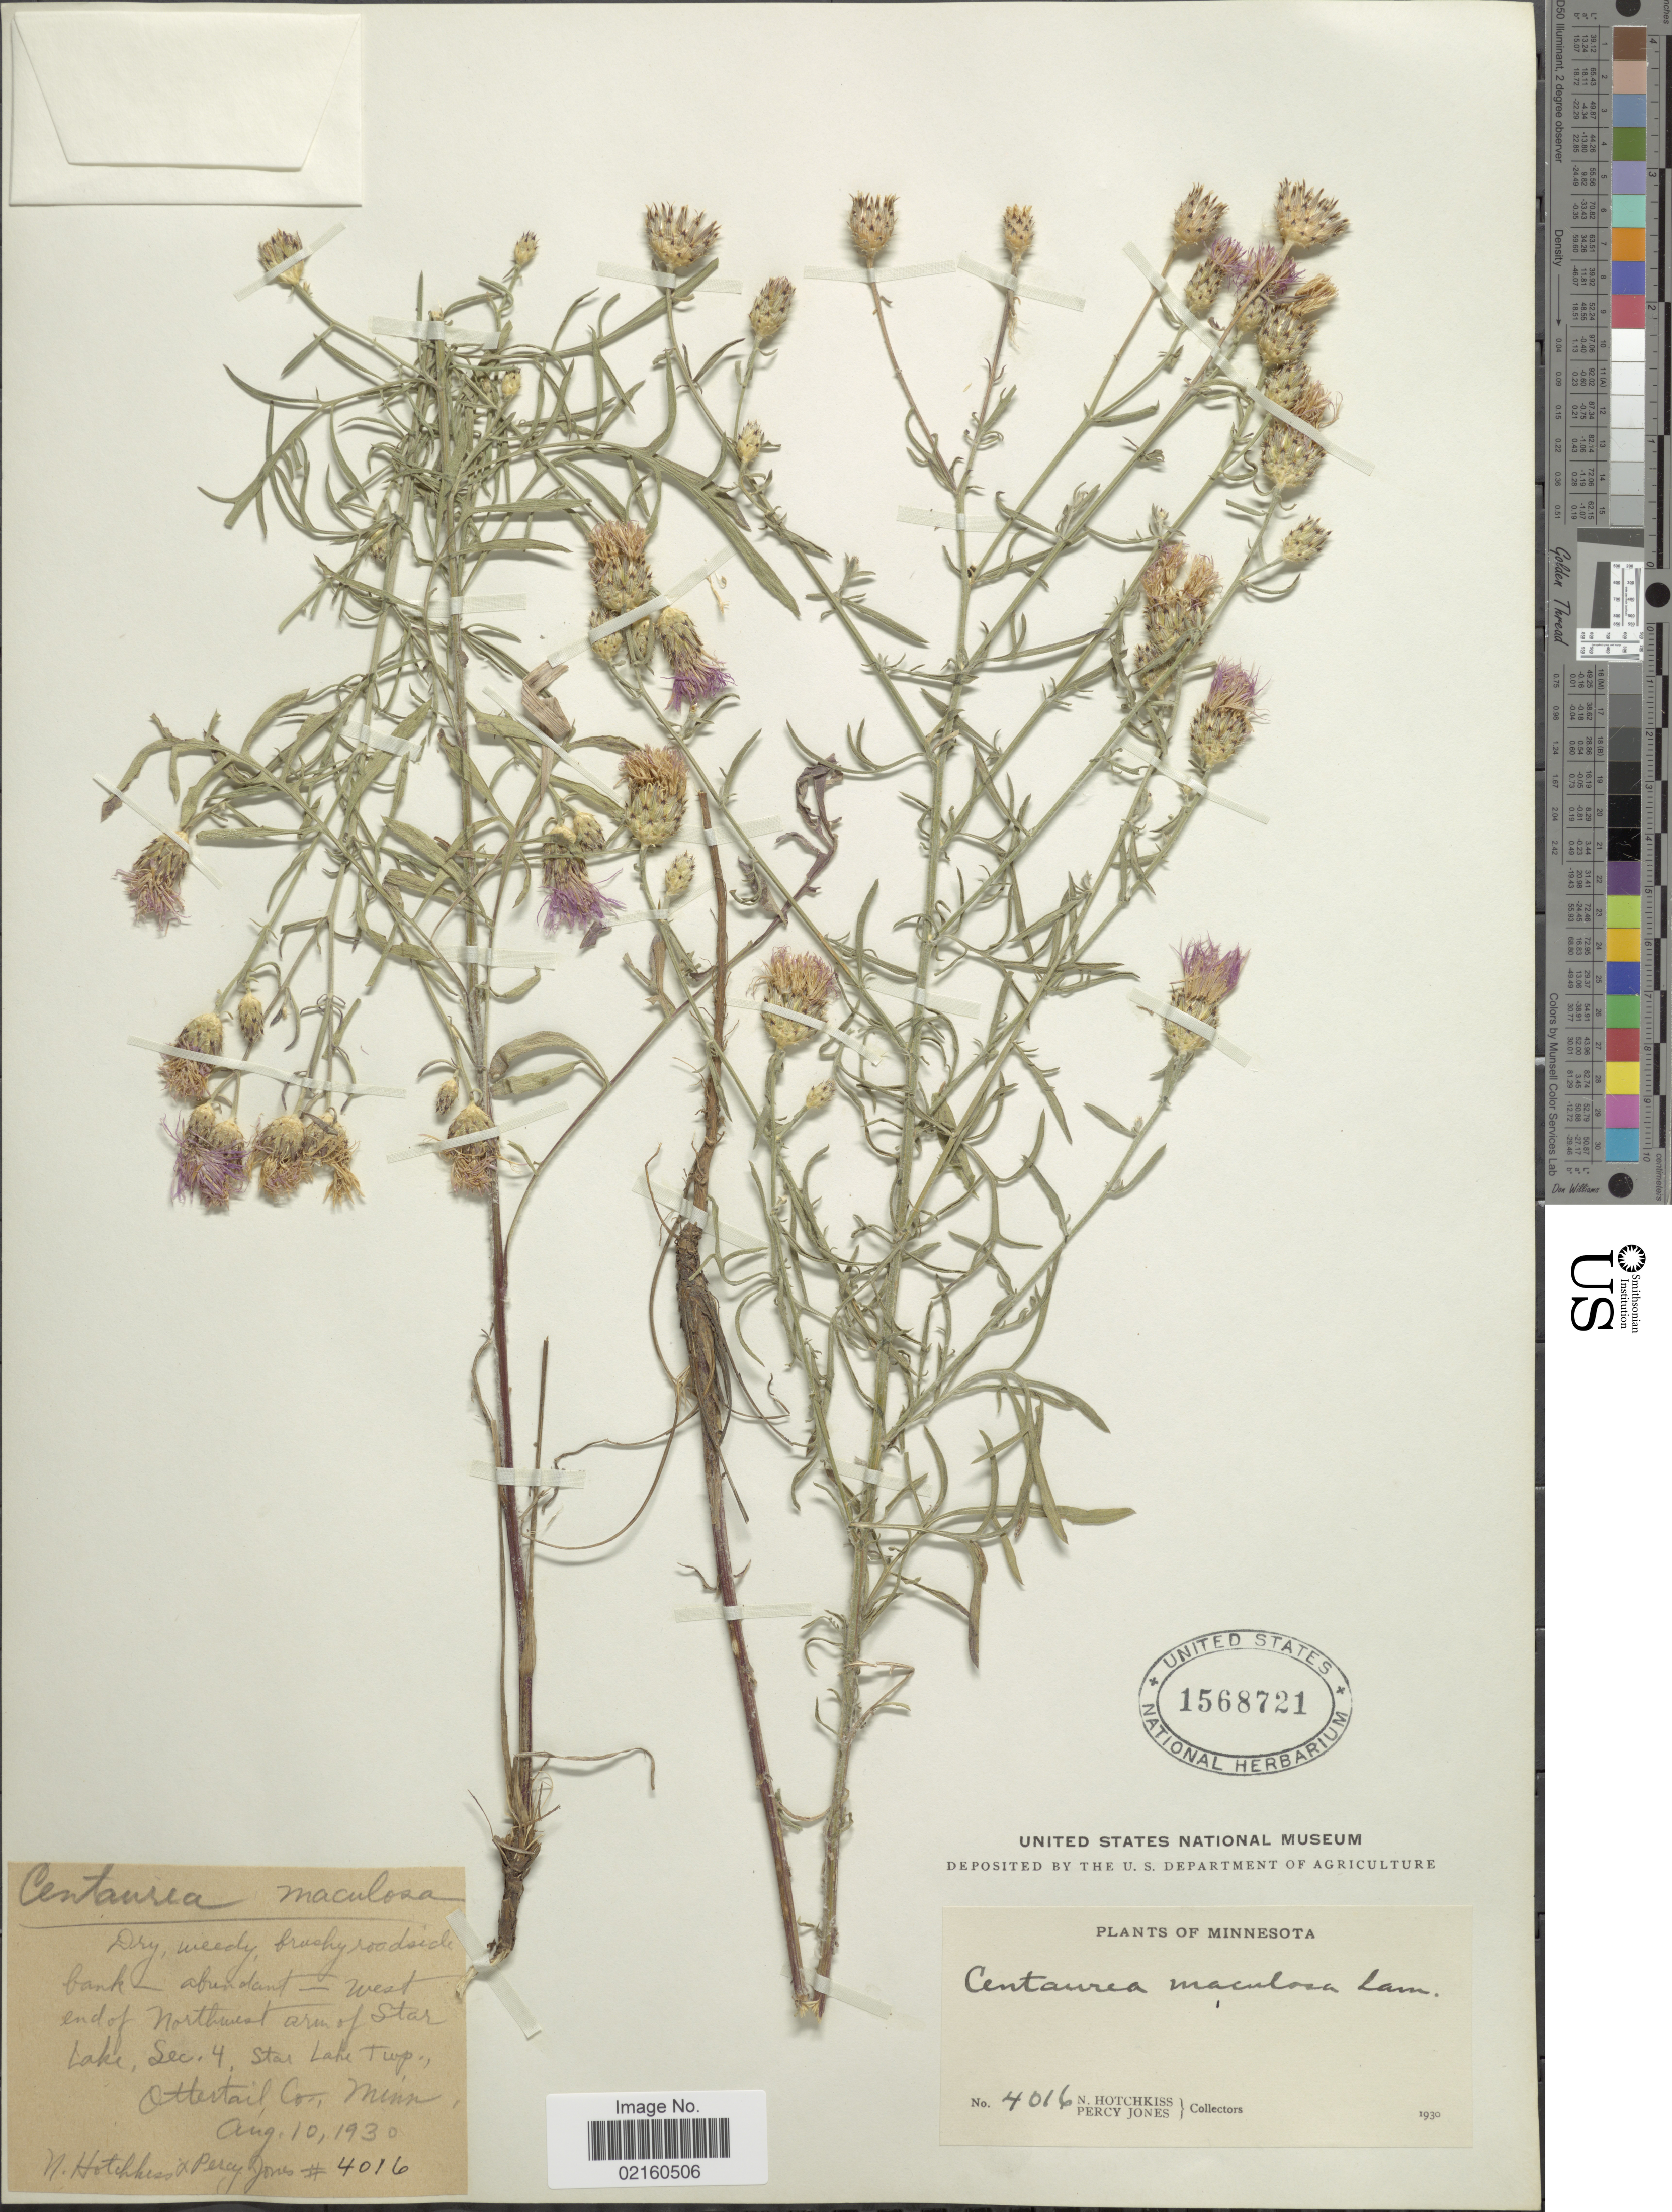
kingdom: Plantae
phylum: Tracheophyta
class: Magnoliopsida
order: Asterales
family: Asteraceae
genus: Centaurea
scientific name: Centaurea stoebe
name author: L.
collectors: N. Hotchkiss & P. Jones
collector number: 4016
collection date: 1930-08-10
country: United States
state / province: Minnesota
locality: West end of Northwest arm of Star Lake, Sec 4, Star Lake Twp., Ottertail Co., Minn.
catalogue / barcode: US 1568721